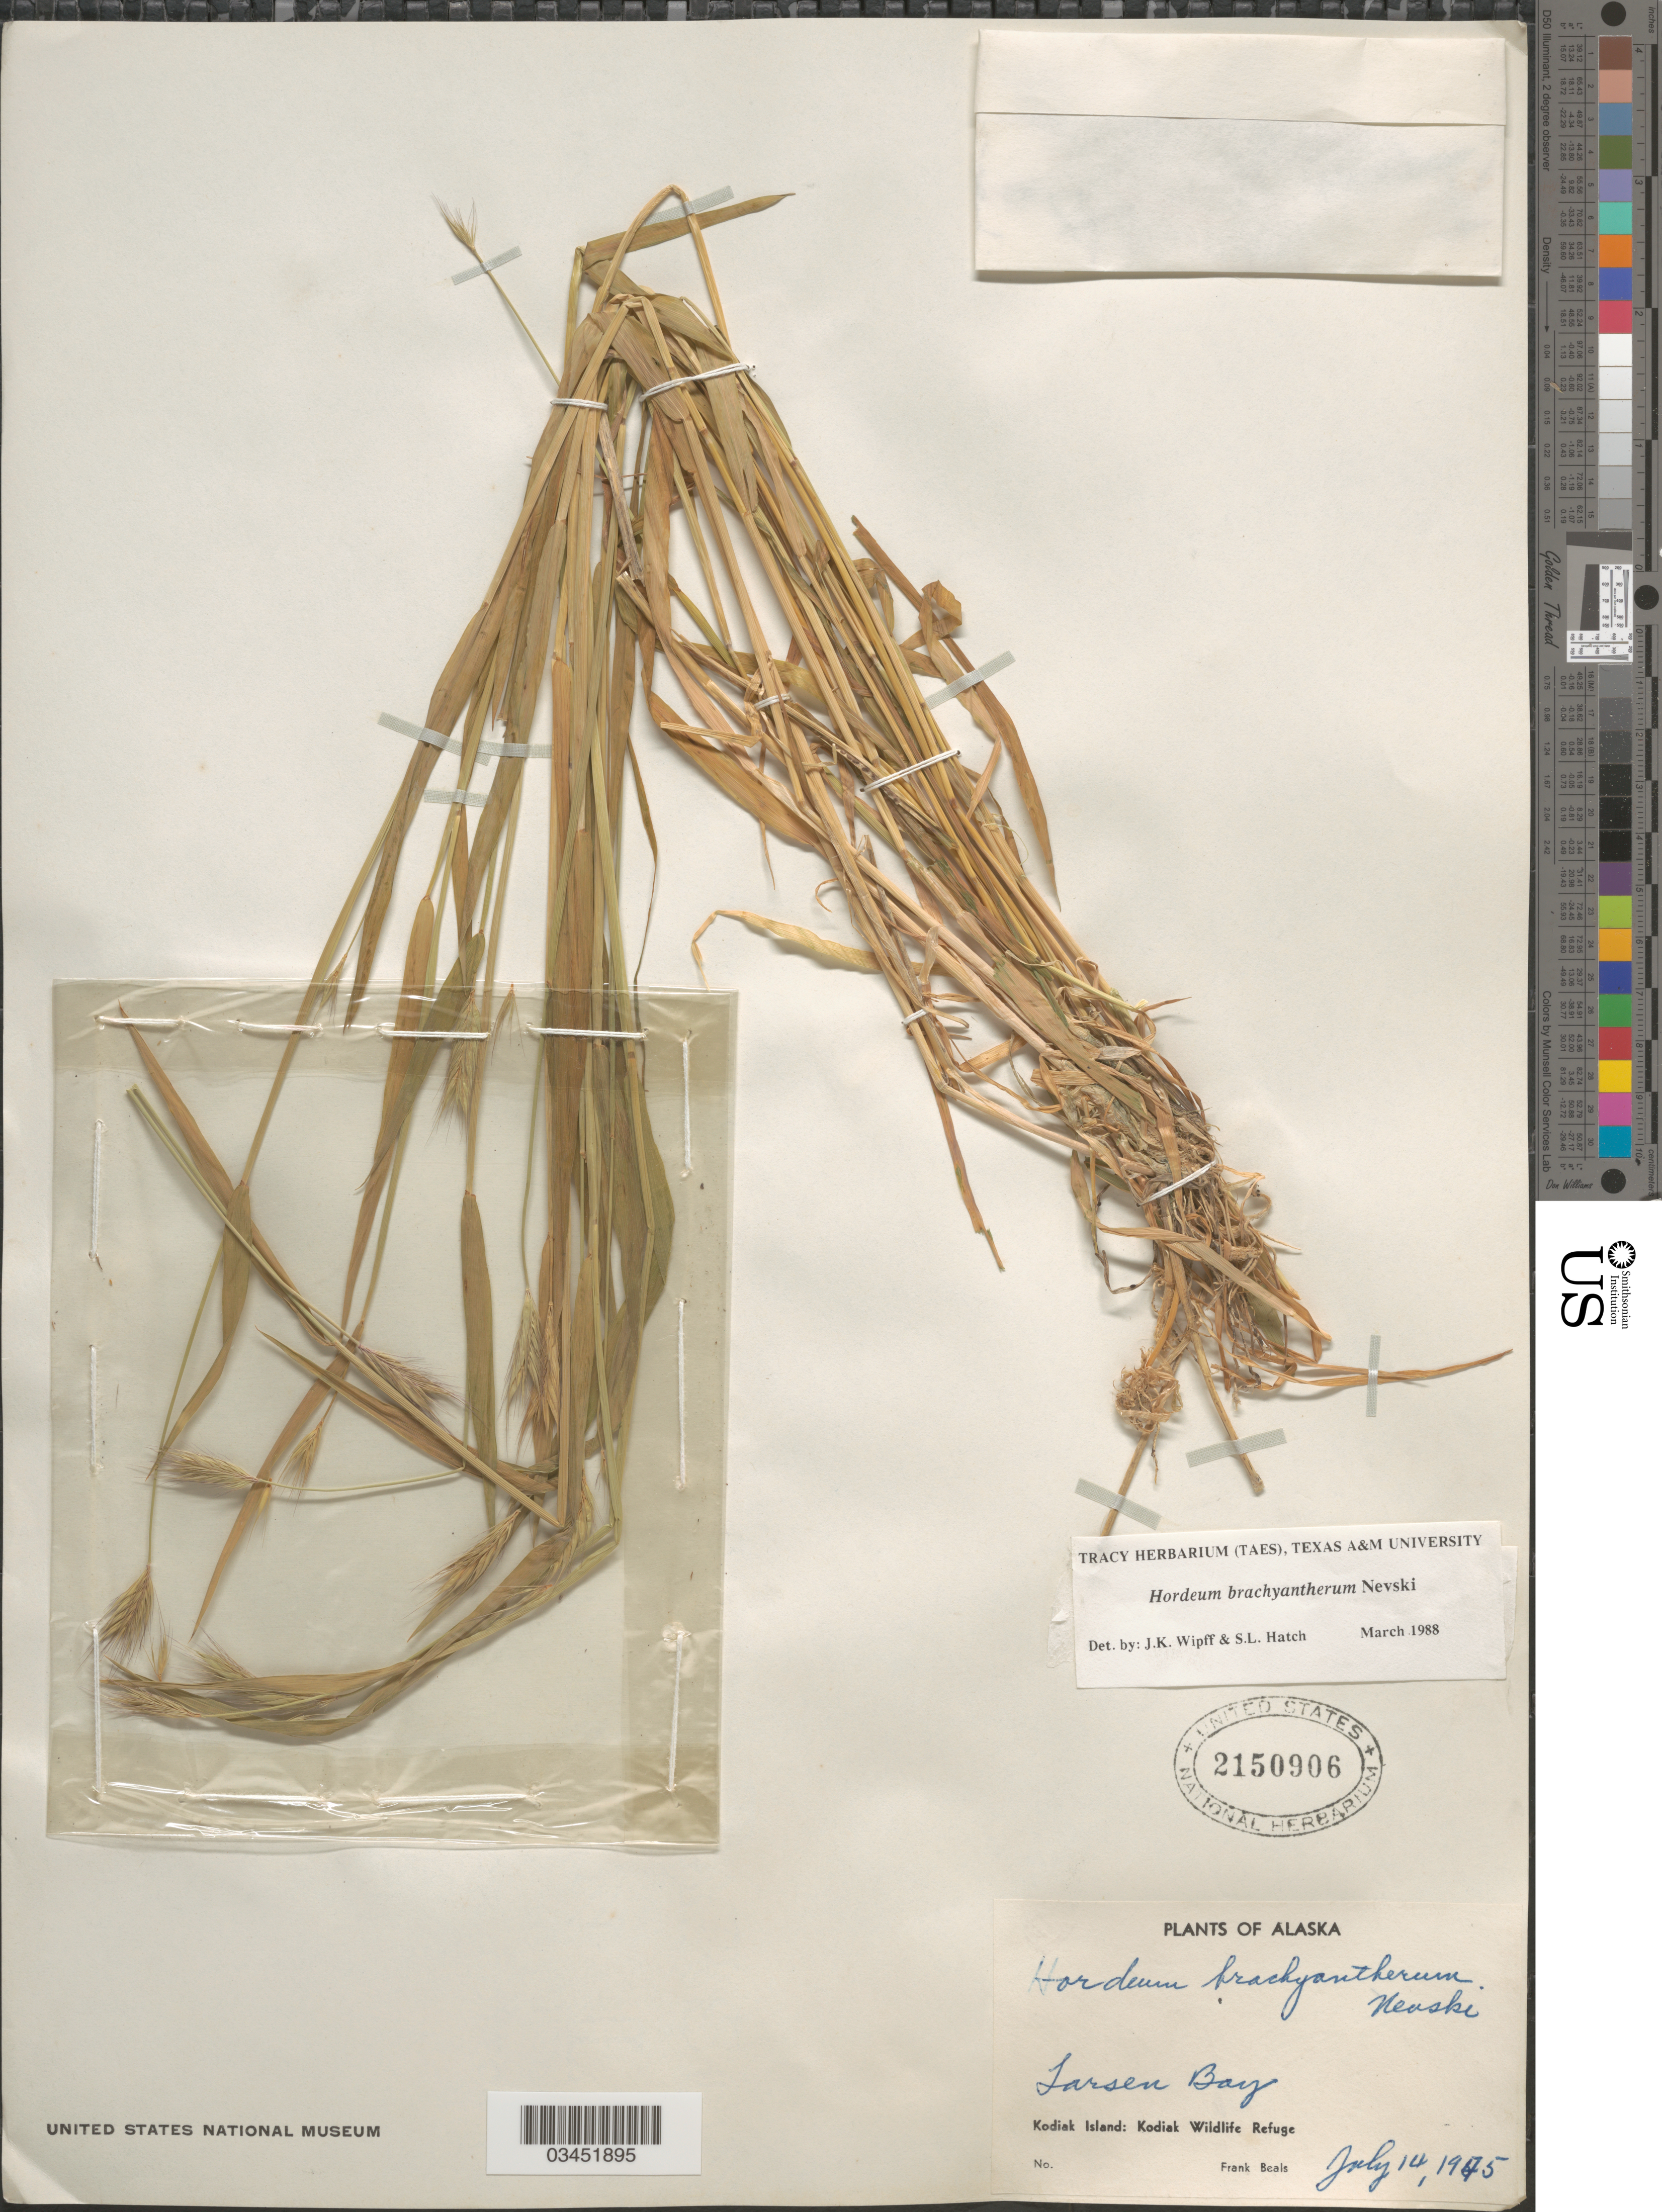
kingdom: Plantae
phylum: Tracheophyta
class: Liliopsida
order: Poales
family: Poaceae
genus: Hordeum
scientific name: Hordeum brachyantherum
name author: Nevski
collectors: F. Beals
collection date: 1975-07-14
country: United States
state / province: Alaska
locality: Larsen Bay. Kodiak Island: Kodiak Wildlife Refuge.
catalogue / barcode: US 2150906